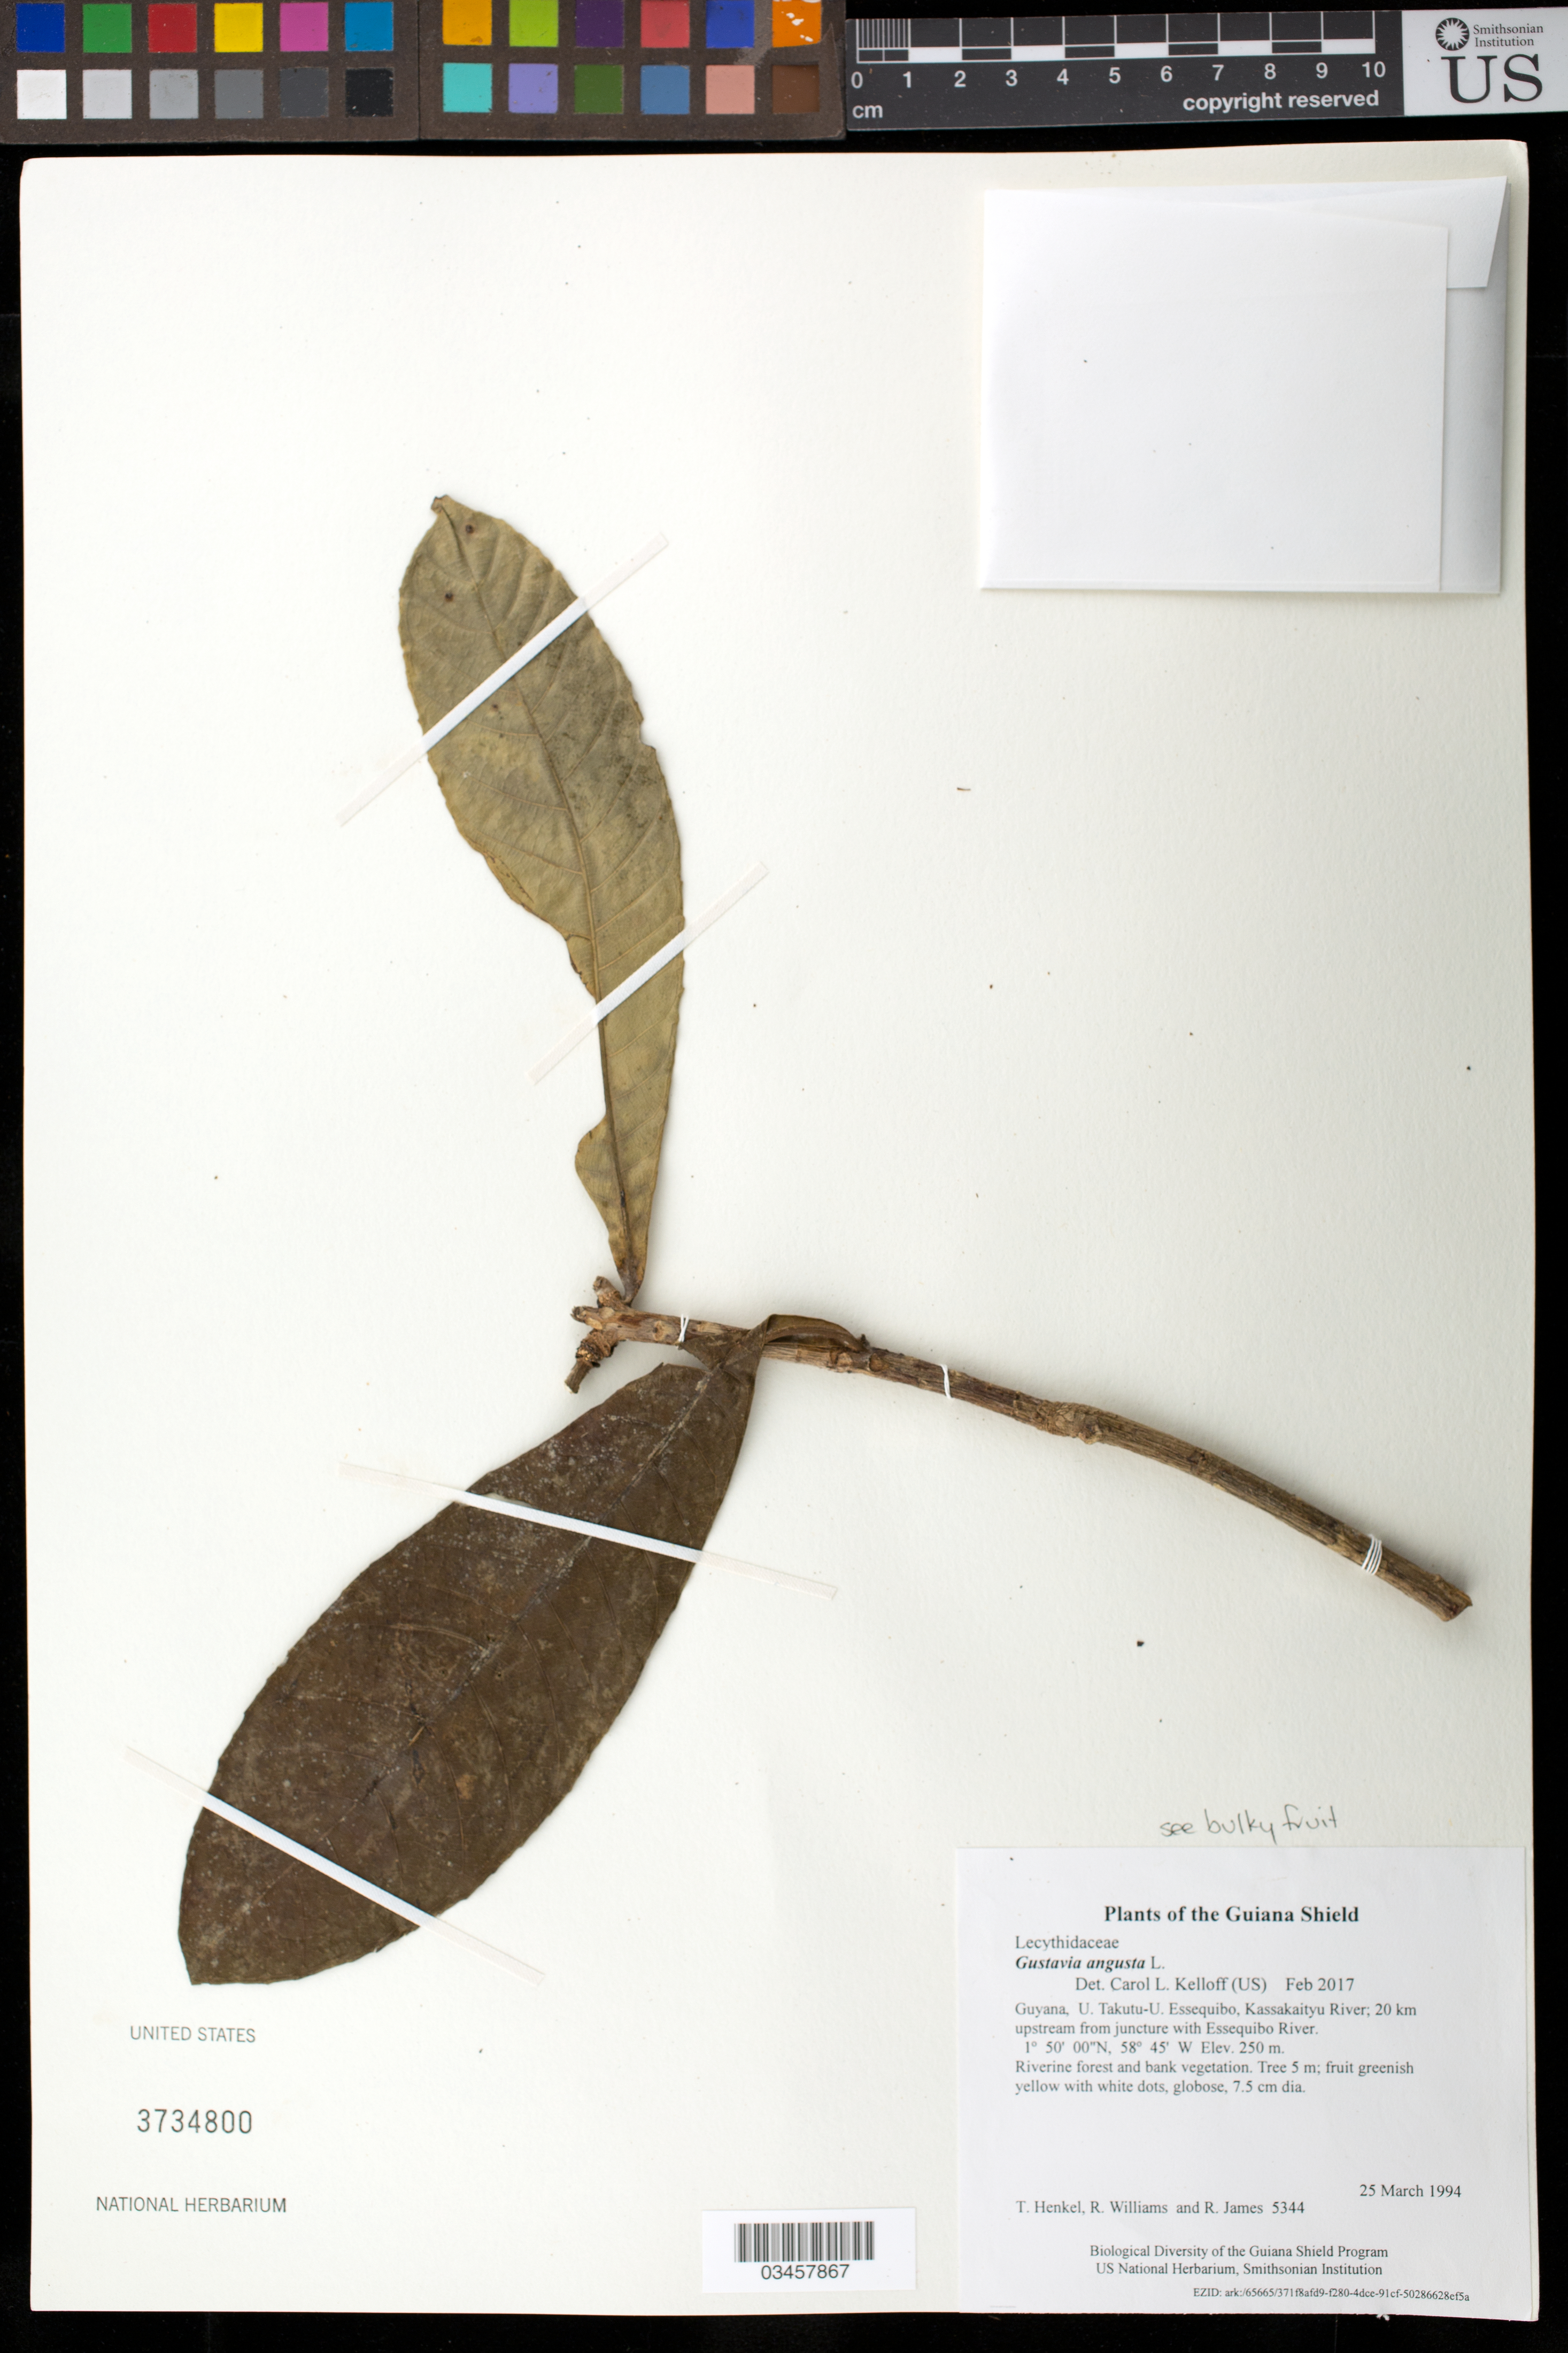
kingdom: Plantae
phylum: Tracheophyta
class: Magnoliopsida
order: Ericales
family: Lecythidaceae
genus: Gustavia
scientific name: Gustavia angusta L., orth. var.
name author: L.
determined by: Kelloff, Carol L., (US), Smithsonian Institution - National Museum of Natural History (UNITED STATES)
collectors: T. Henkel, R. Williams & R. James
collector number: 5344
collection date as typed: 25 March 1994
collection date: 1994-03-25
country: Guyana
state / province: U. Takutu-U. Essequibo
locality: Kassakaityu River; 20 km upstream from juncture with Essequibo River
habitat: Riverine forest and bank vegetation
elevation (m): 250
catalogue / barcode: US 3734800